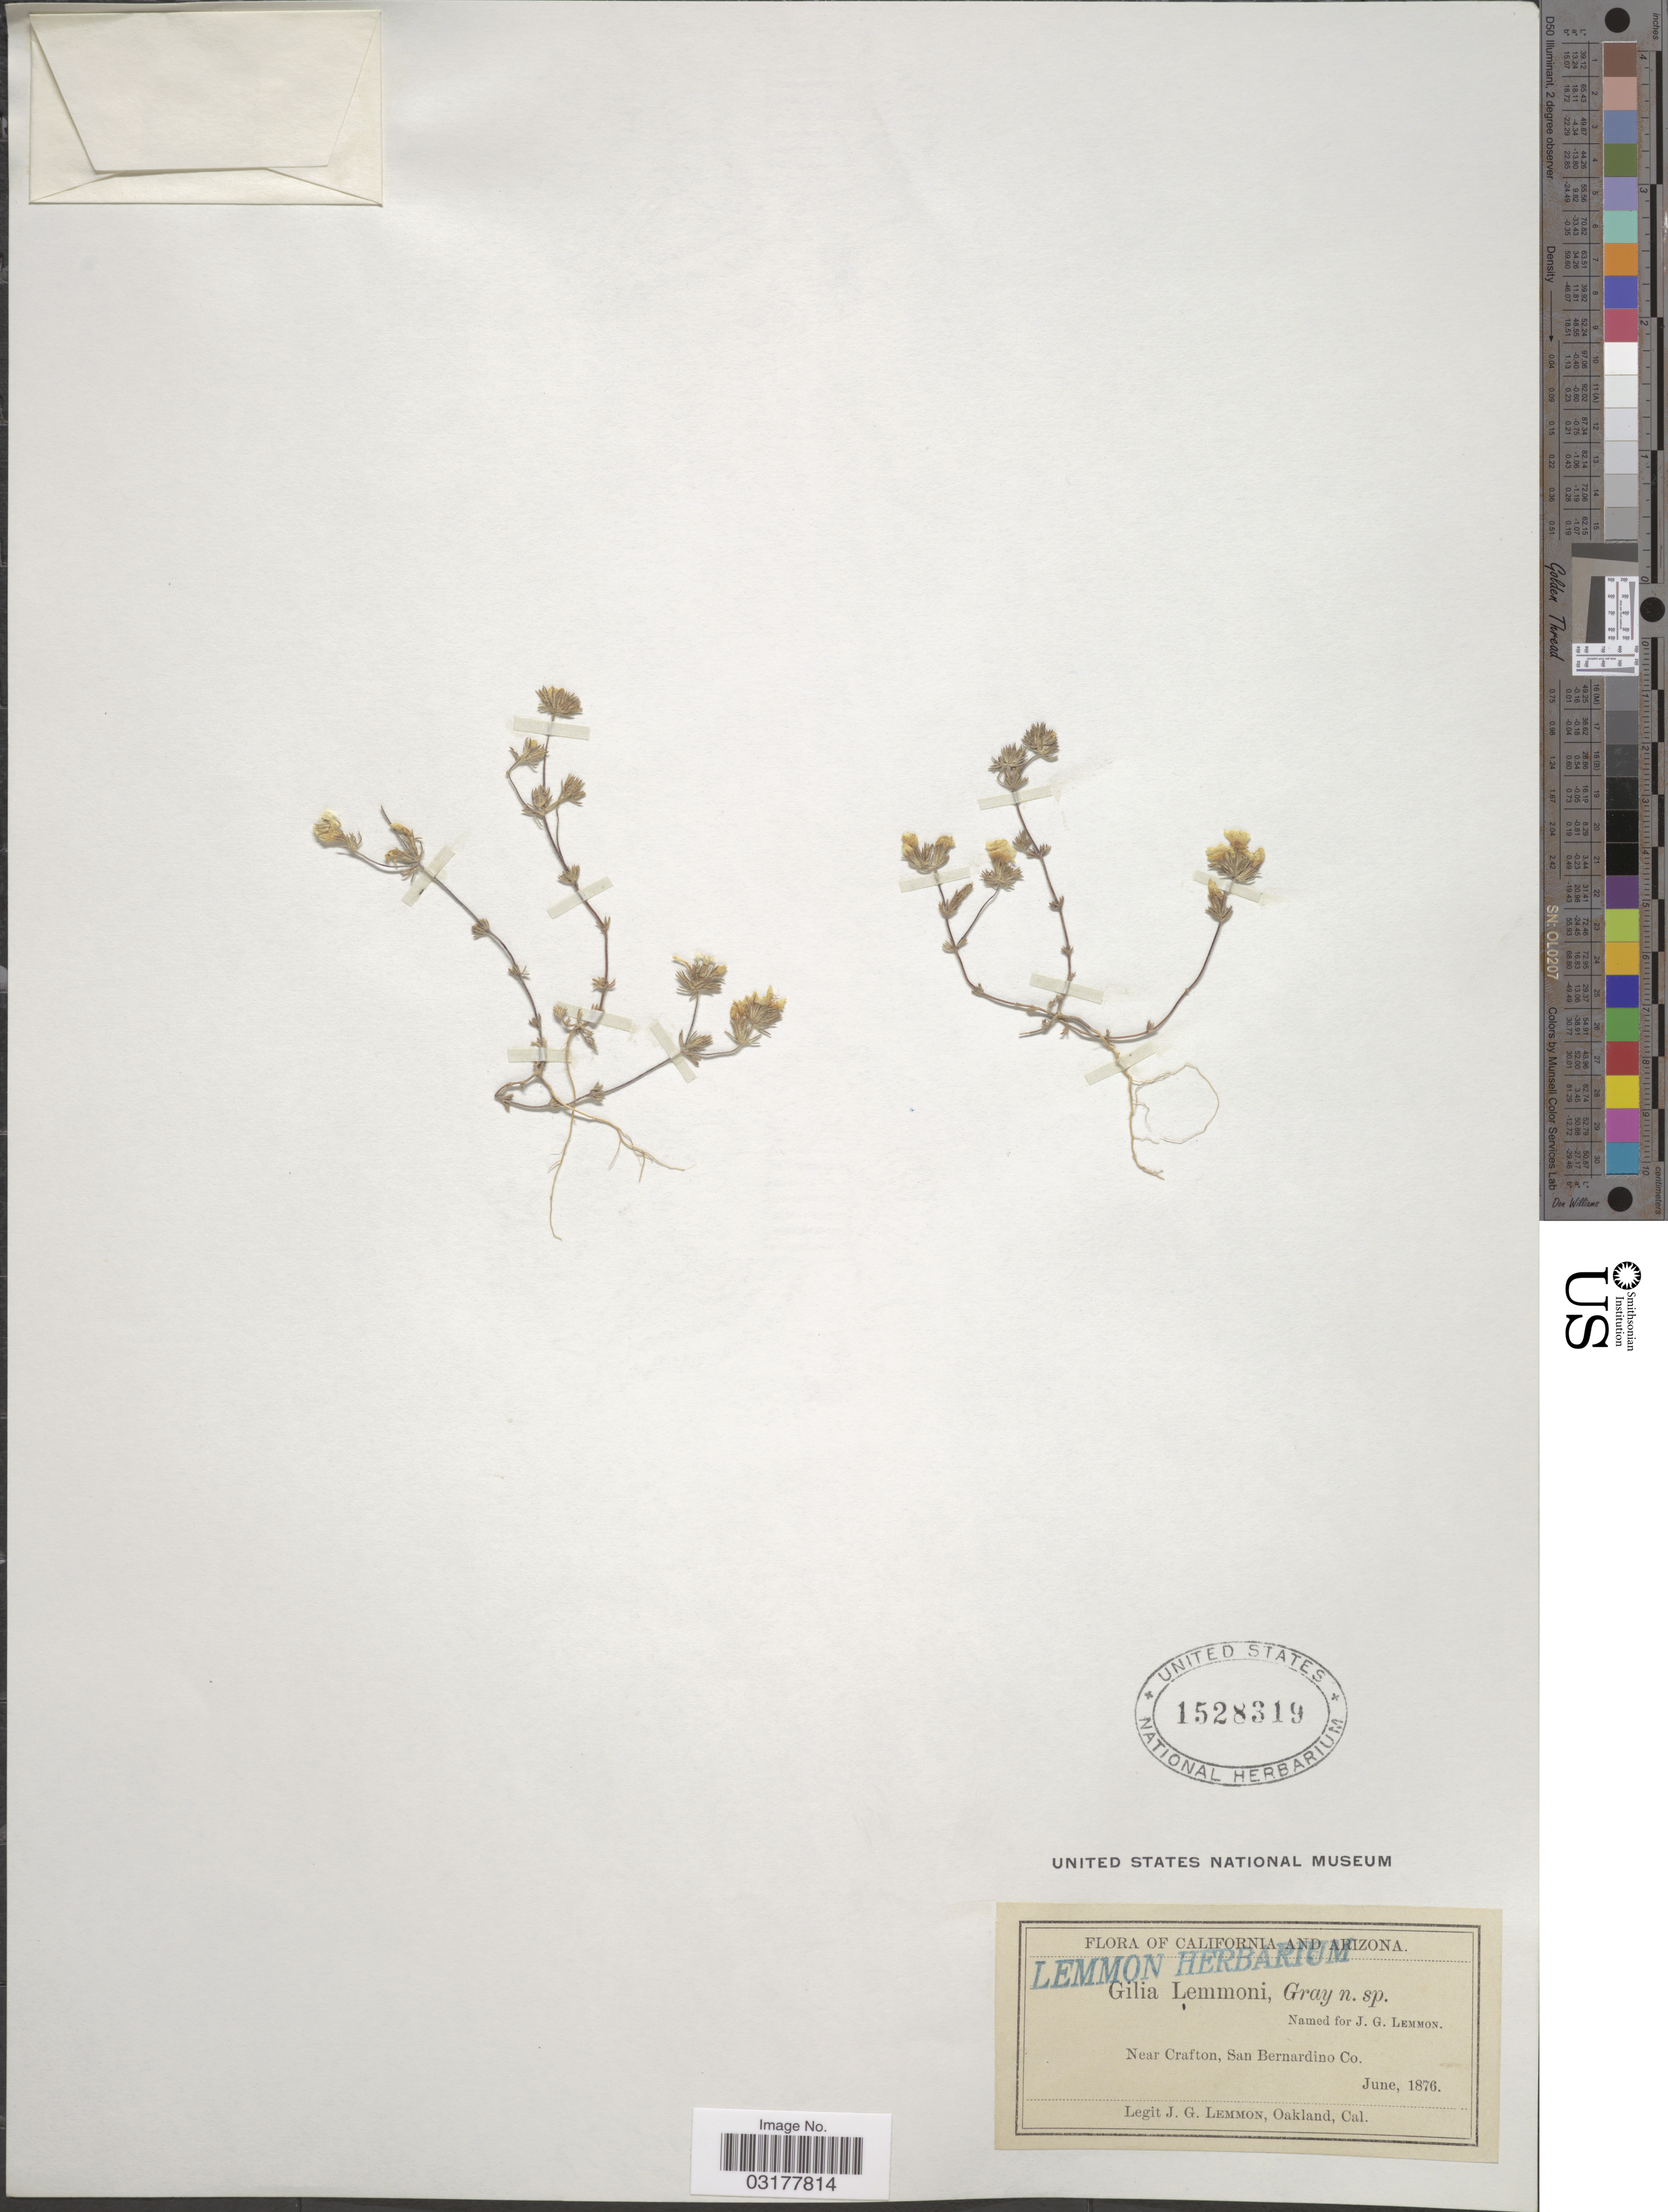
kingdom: Plantae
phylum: Tracheophyta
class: Magnoliopsida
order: Ericales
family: Polemoniaceae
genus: Leptosiphon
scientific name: Leptosiphon lemmonii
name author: (A. Gray) J.M. Porter & L.A. Johnson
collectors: J. Lemmon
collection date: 1876-06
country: United States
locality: California and Arizona. Near Crafton, San Bernardino Co.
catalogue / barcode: US 1528319